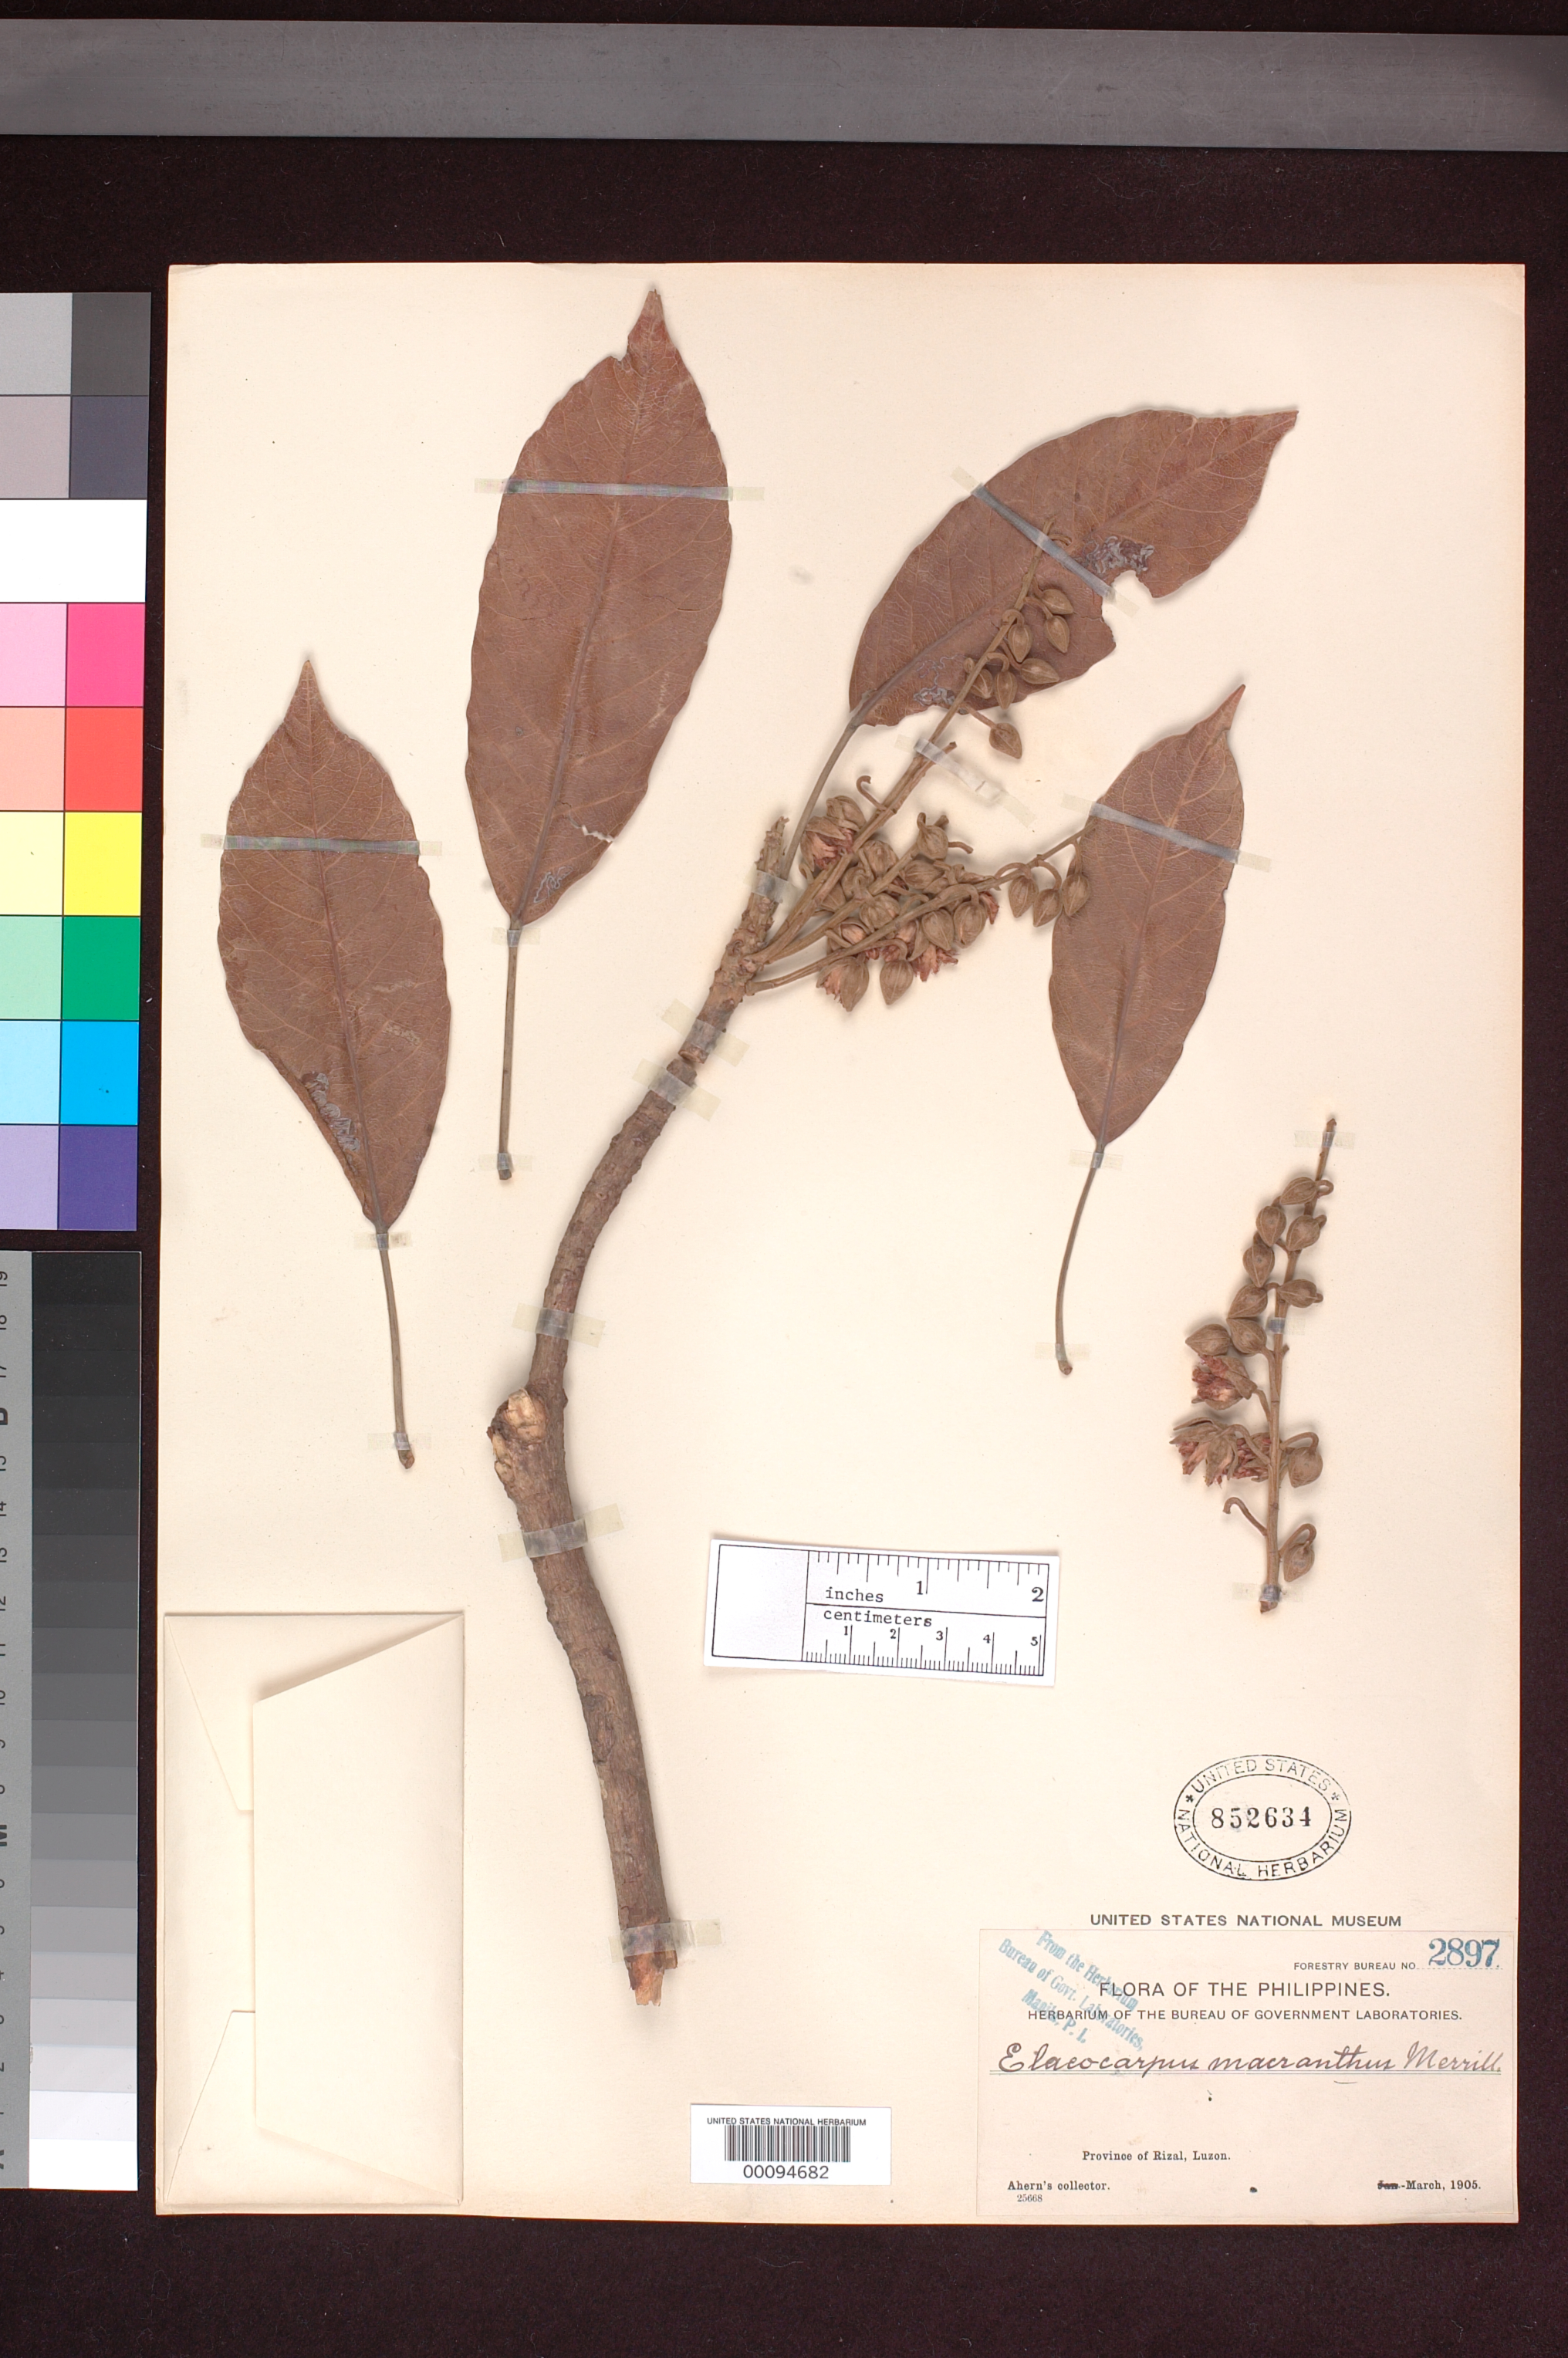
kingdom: Plantae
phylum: Tracheophyta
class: Magnoliopsida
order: Oxalidales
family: Elaeocarpaceae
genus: Elaeocarpus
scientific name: Elaeocarpus macranthus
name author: Merr.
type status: Isosyntype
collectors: Ahern's collector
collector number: Bur. Sci. 2897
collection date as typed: Mar 1905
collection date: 1905-03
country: Philippines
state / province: Calabarzon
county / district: Rizal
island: Luzon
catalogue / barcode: US 852634